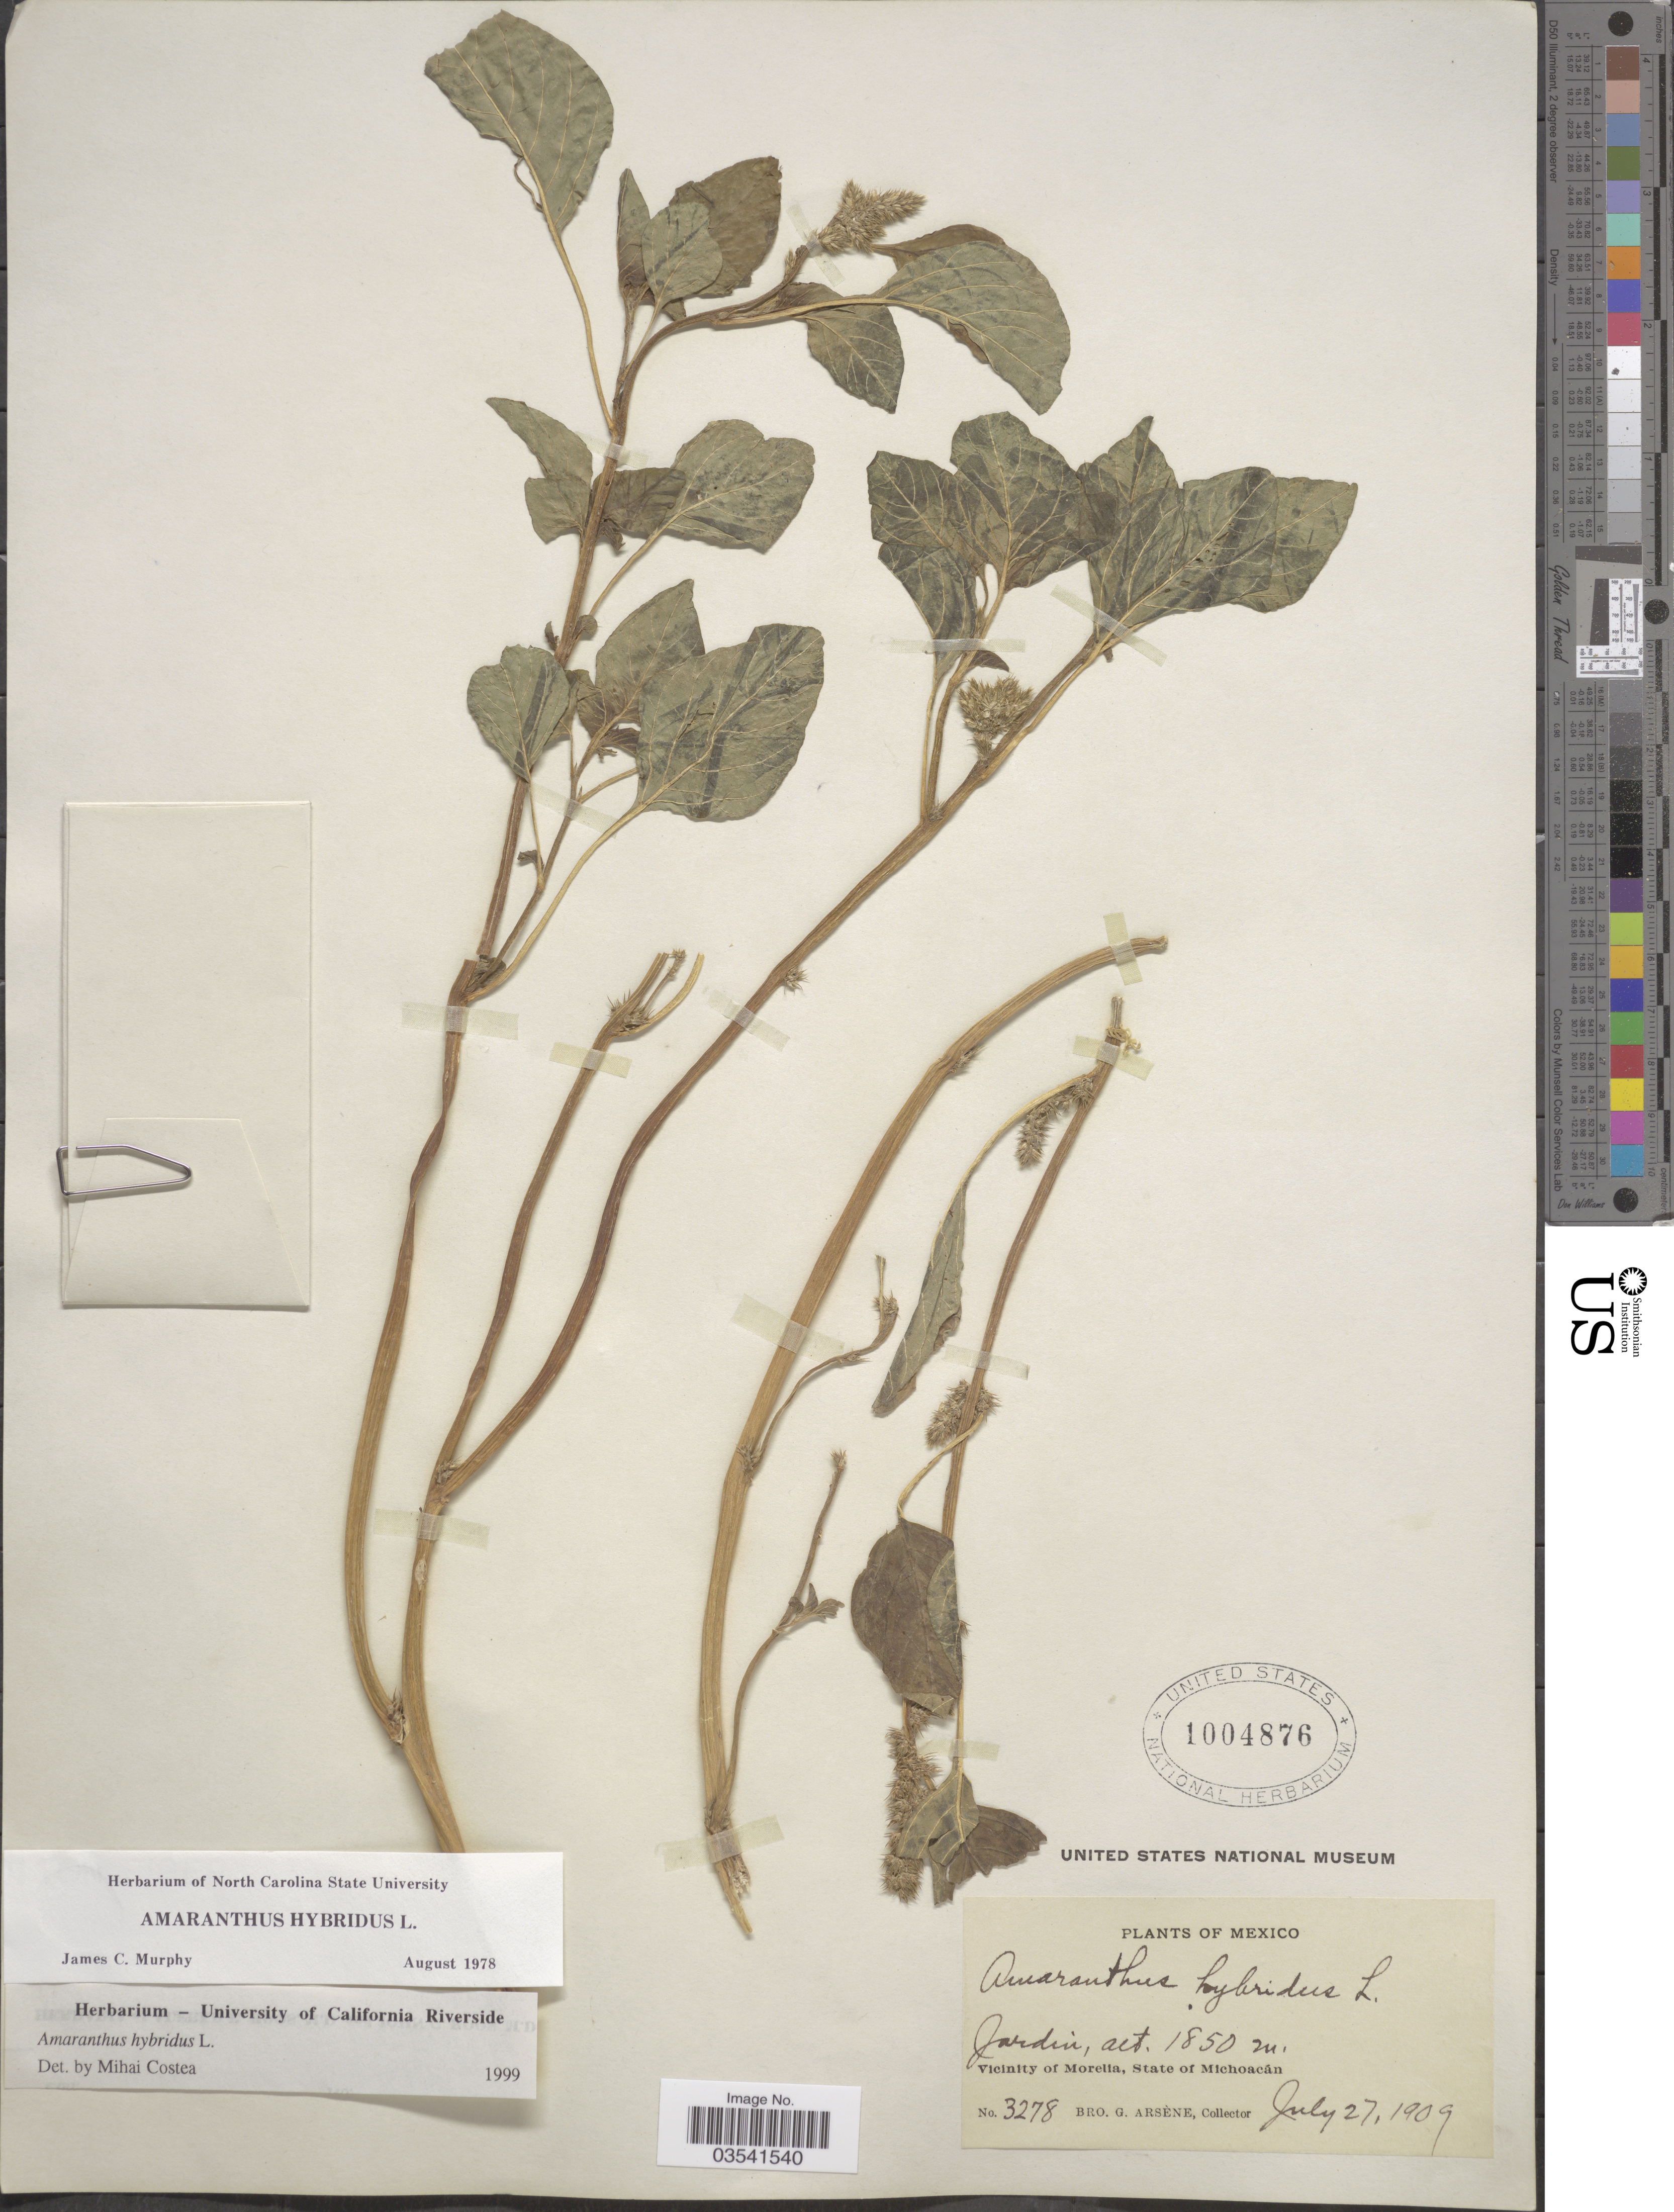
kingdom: Plantae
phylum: Tracheophyta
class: Magnoliopsida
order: Caryophyllales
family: Amaranthaceae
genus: Amaranthus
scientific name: Amaranthus hybridus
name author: L.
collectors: Bro. G. Arsène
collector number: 3278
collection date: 1909-07-27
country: Mexico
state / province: Michoacán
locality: Jardin. Vicinity of Morelia.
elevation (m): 1850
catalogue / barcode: US 1004876